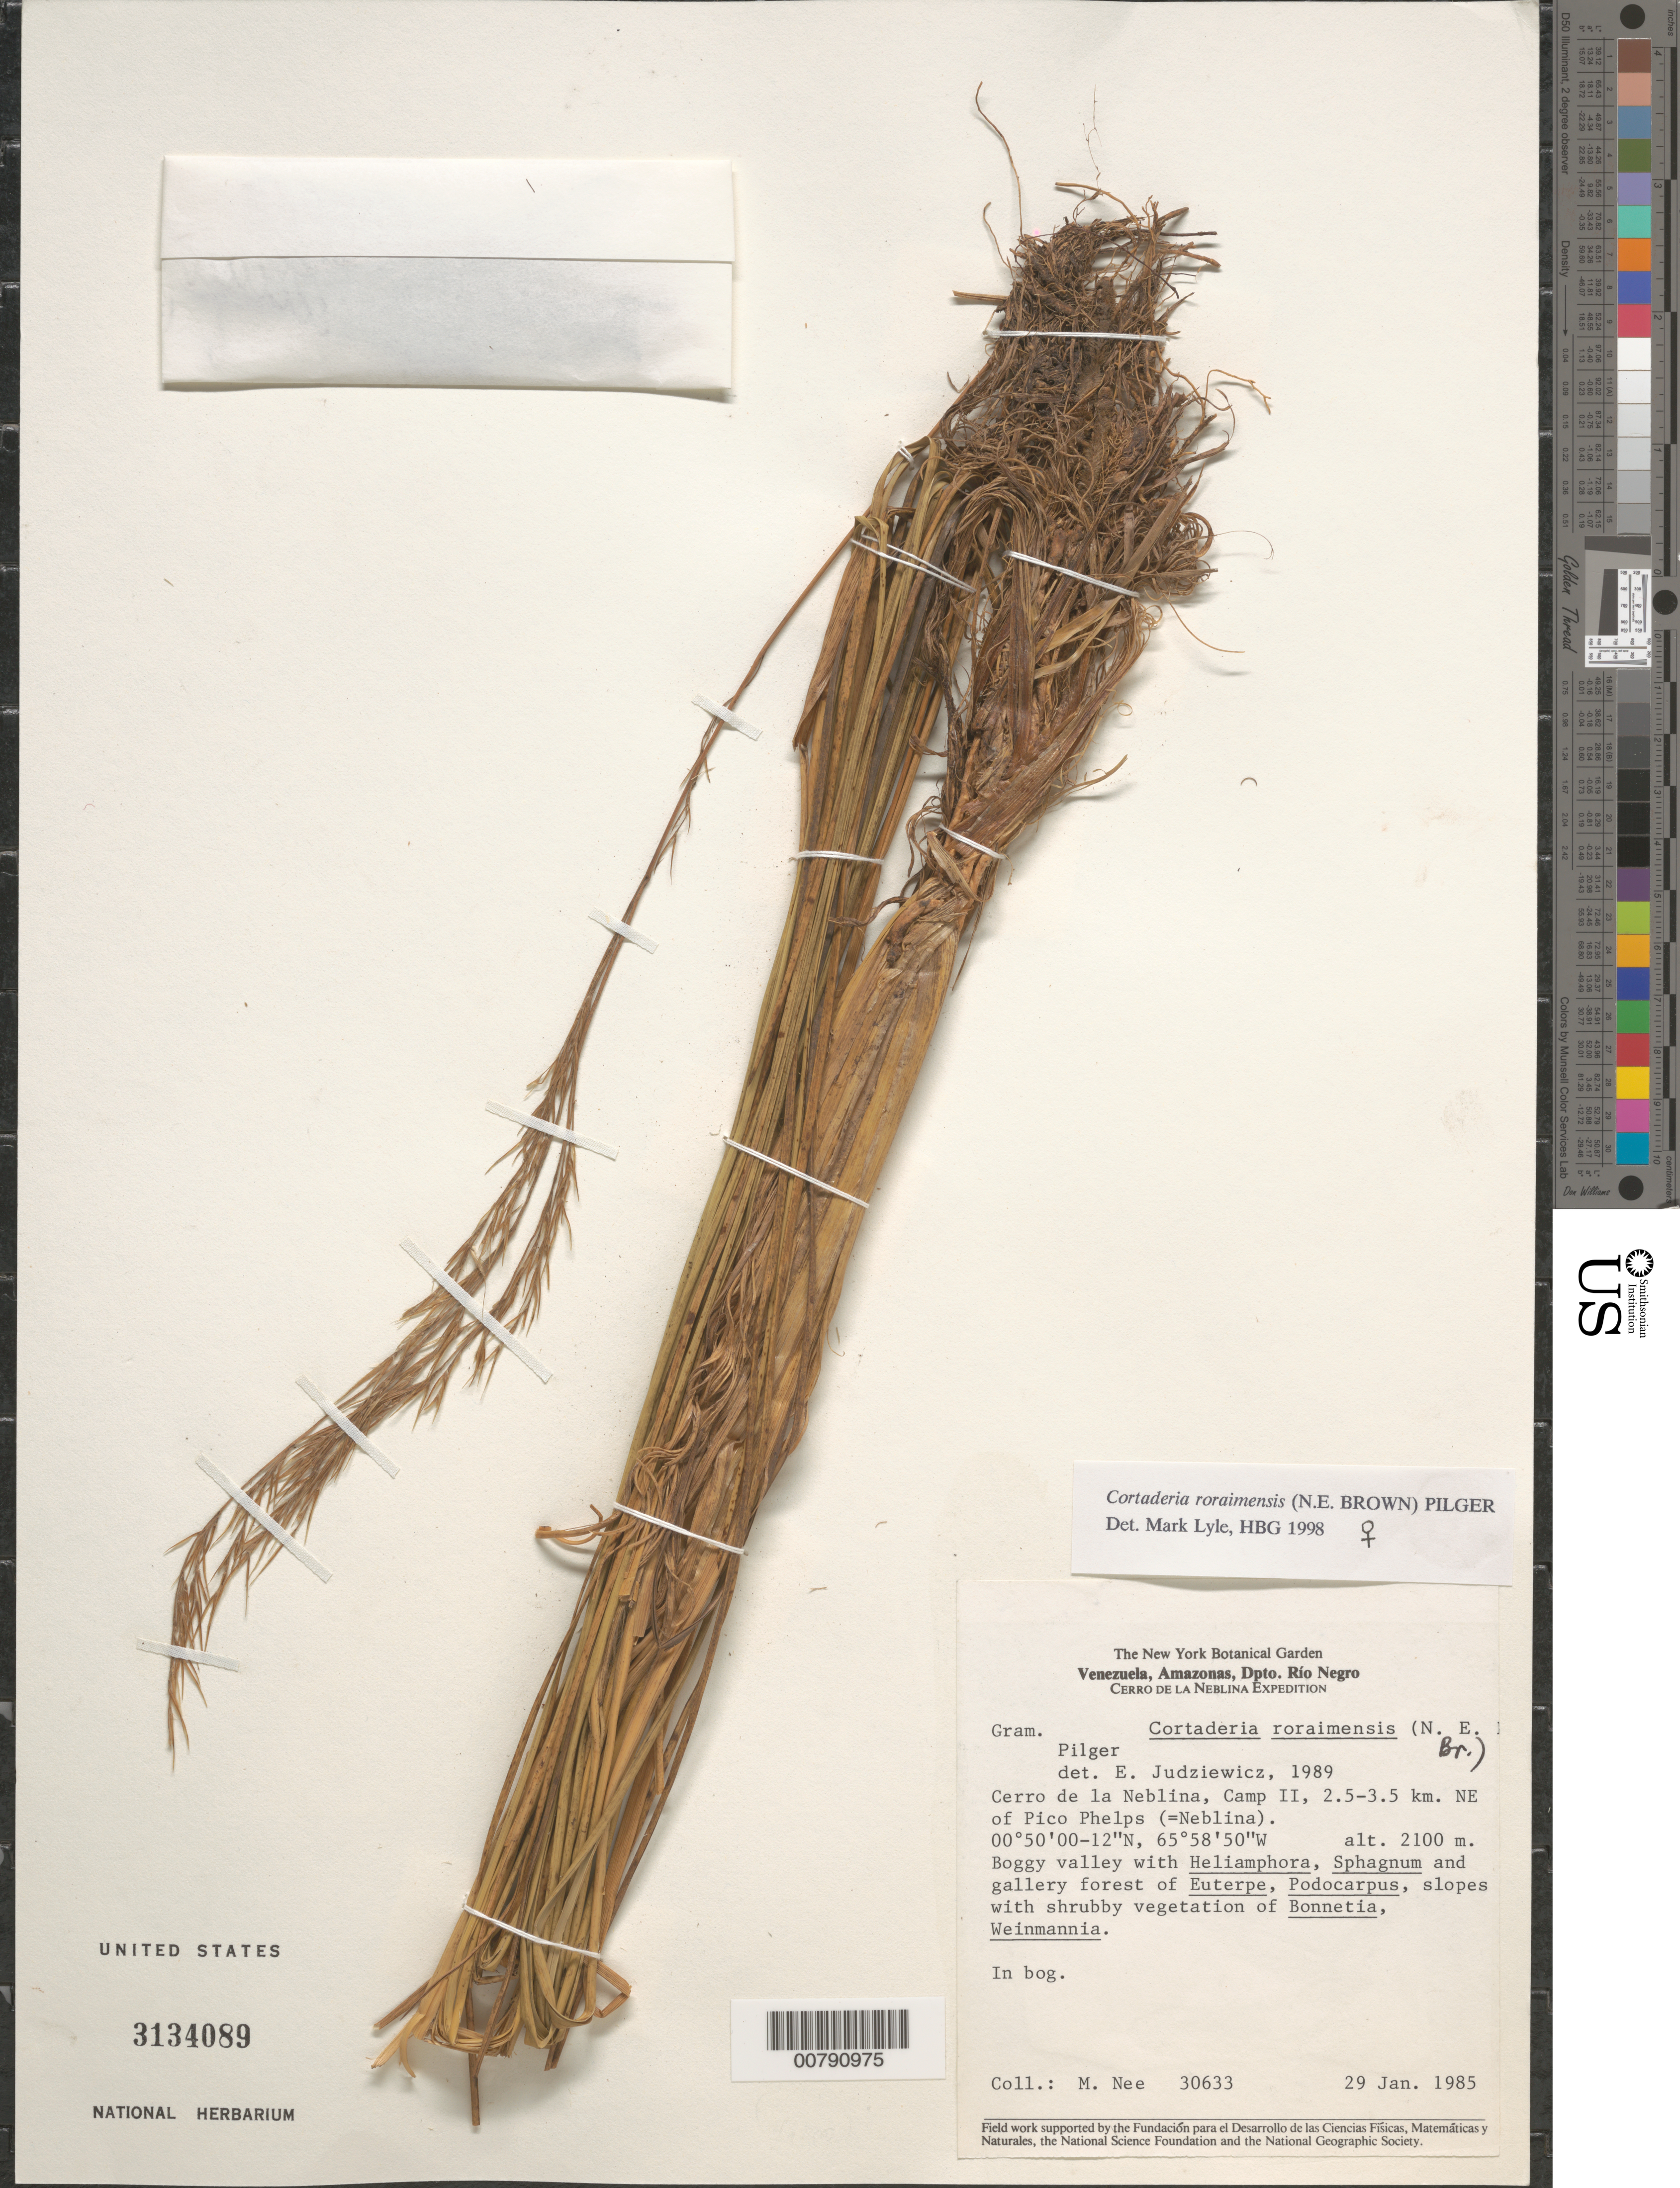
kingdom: Plantae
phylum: Tracheophyta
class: Liliopsida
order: Poales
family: Poaceae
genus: Cortaderia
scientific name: Cortaderia roraimensis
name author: (N.E. Br.) Pilg.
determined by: Lyle, M.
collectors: M. Nee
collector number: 30633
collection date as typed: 29-Jan-85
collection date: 1985-01-29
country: Venezuela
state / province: Amazonas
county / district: Río Negro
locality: Cerro de la Neblina, Camp II, 2.5-3.5 km NE Pico Phelps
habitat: Boggy valley (Heliamphora, Sphagnum) gallery forest (Euterpe, Podocarpus) with shrubby veg (Bonnetia, Weinmannia). In bog.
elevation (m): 2100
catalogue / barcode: US 3134089